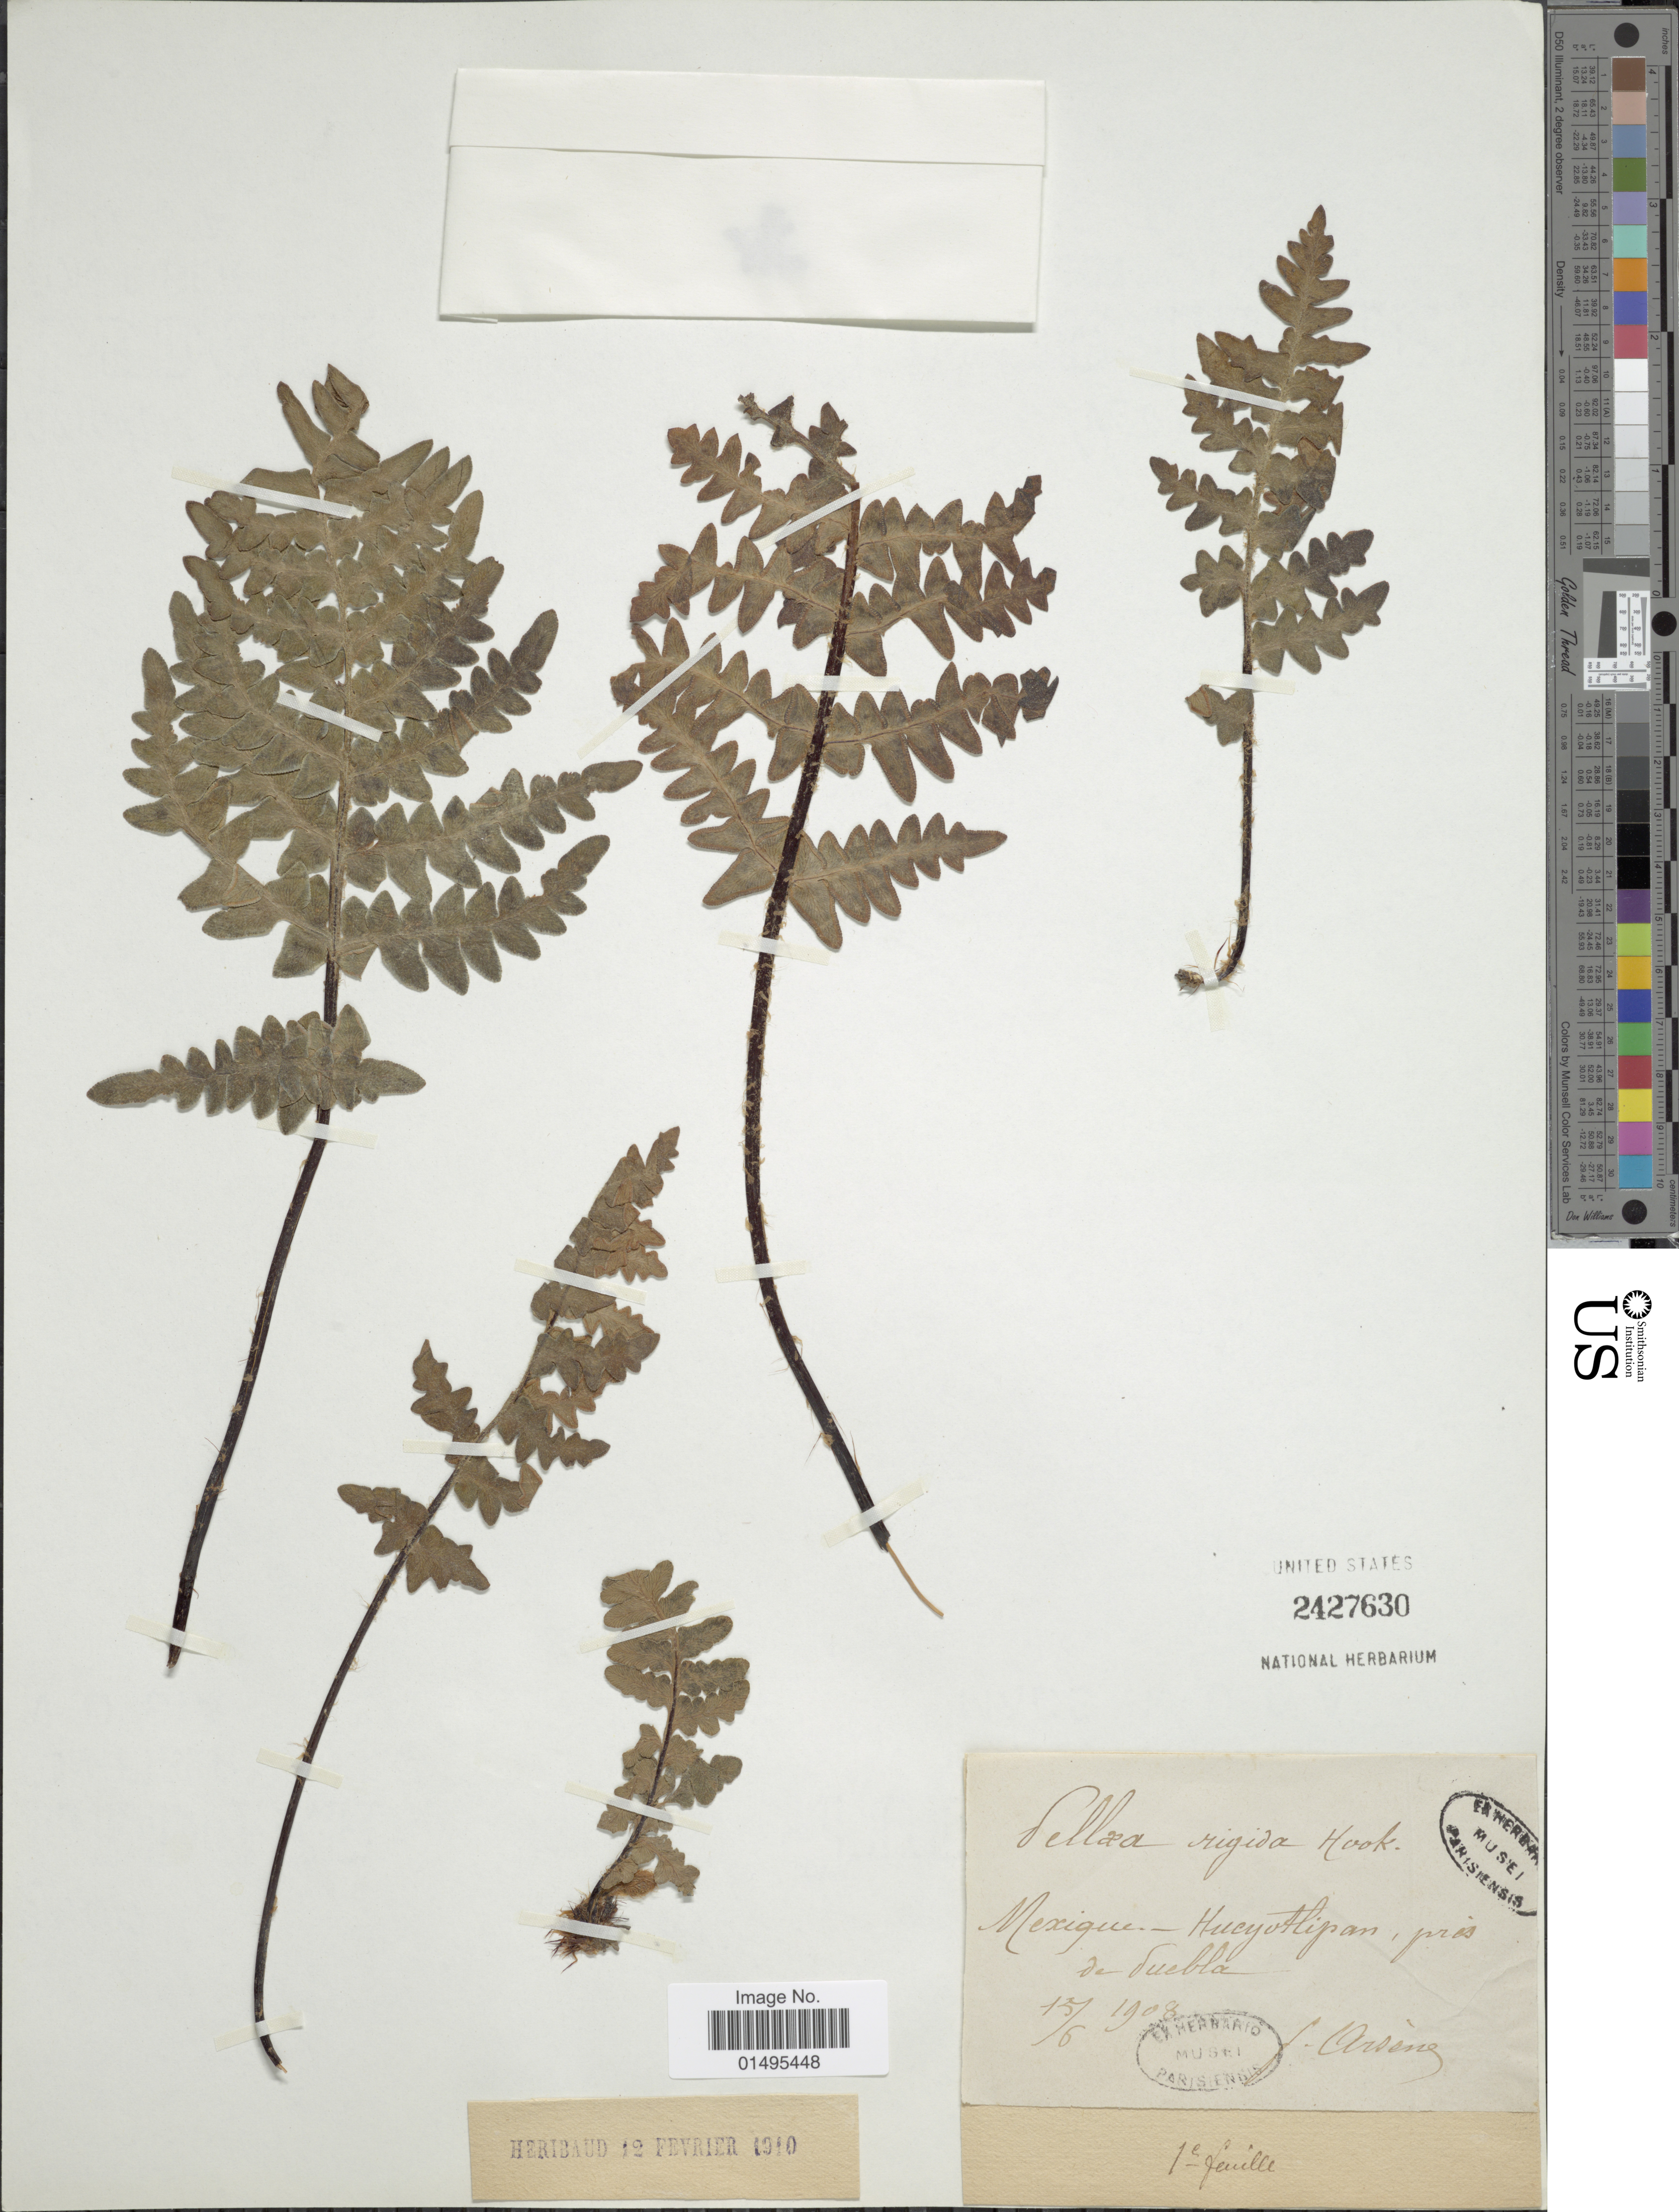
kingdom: Plantae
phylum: Tracheophyta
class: Polypodiopsida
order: Polypodiales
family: Pteridaceae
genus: Cheiloplecton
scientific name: Cheiloplecton lanceolatum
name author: C.C. Hall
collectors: F. Arsène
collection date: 1908-06-15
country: Mexico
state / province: Puebla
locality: Hueyotlipan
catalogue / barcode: US 2427630